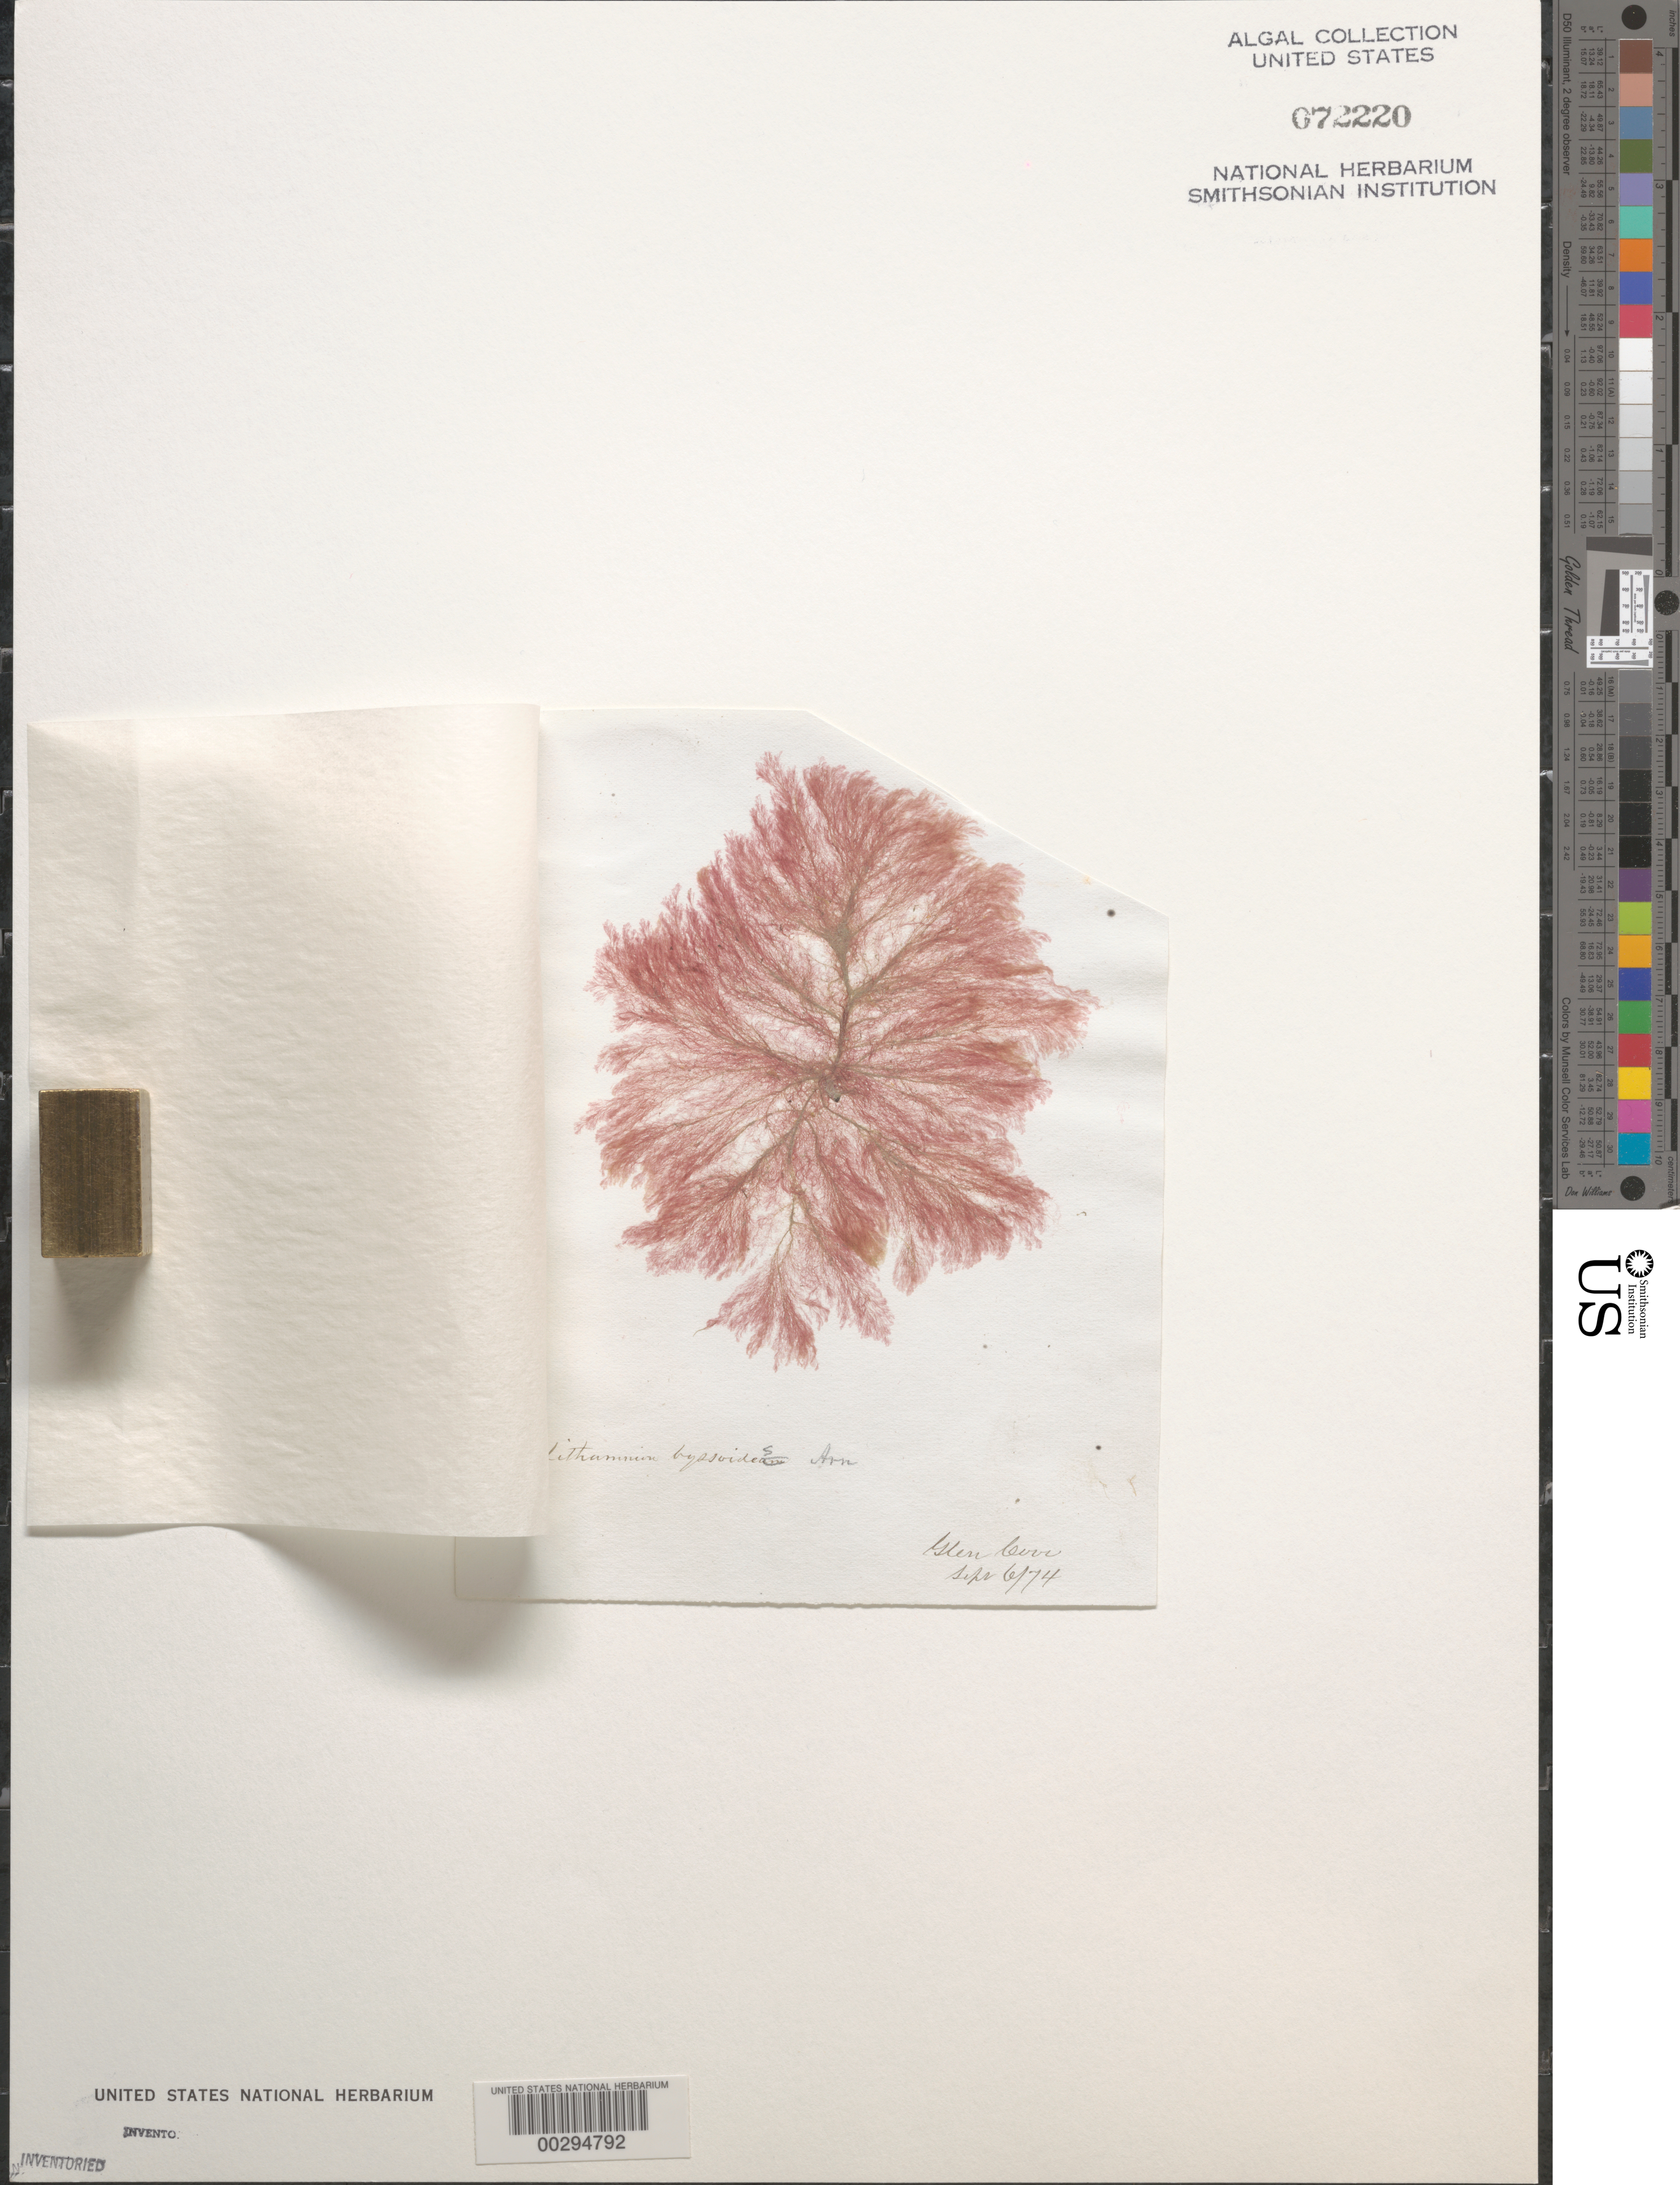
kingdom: Plantae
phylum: Rhodophyta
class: Florideophyceae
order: Ceramiales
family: Callithamniaceae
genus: Aglaothamnion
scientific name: Aglaothamnion tenuissimum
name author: (Bonnem.) Feldm.-Maz.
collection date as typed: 06 Sep 1874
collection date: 1874-09-06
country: United States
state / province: New York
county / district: Nassau County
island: Long Island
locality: Glen Cove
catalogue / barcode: US 72220